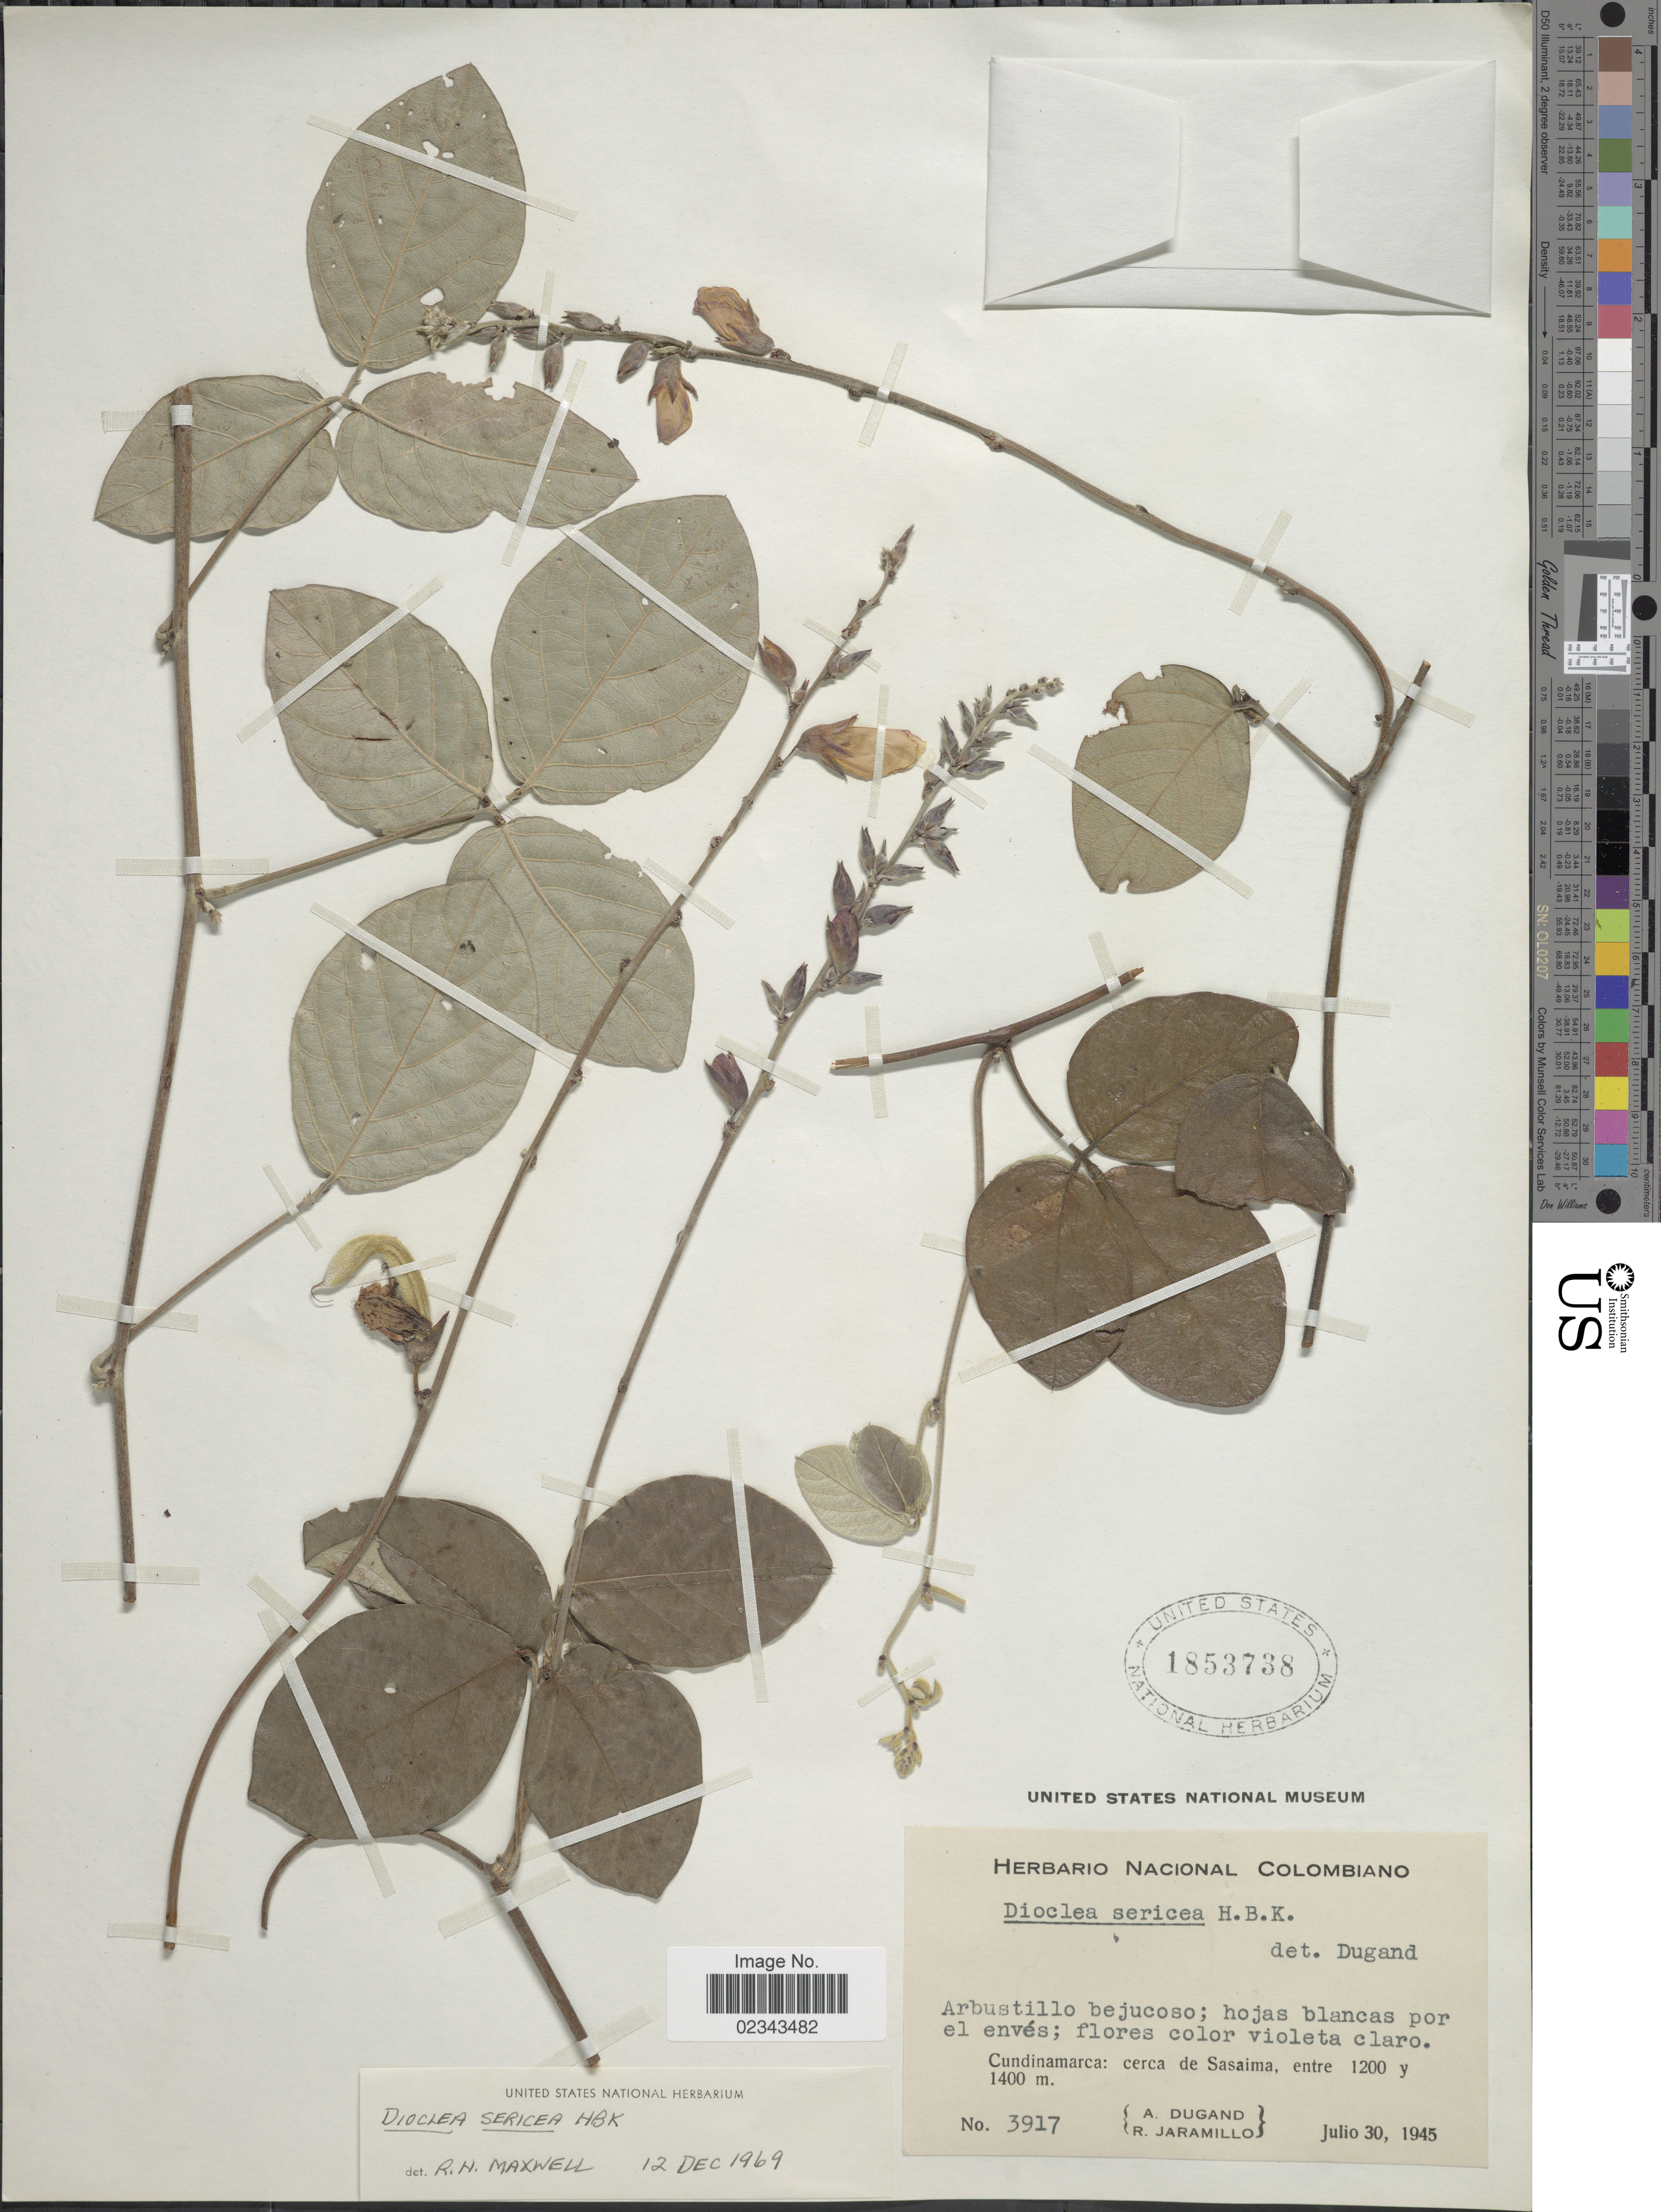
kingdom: Plantae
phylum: Tracheophyta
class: Magnoliopsida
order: Fabales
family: Fabaceae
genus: Dioclea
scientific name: Dioclea sericea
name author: Kunth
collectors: A. Dugand & R. Jaramillo M.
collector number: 3917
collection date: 1945-07-30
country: Colombia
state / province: Cundinamarca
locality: Cerca de Sasaima.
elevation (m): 1200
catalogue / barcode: US 1853738